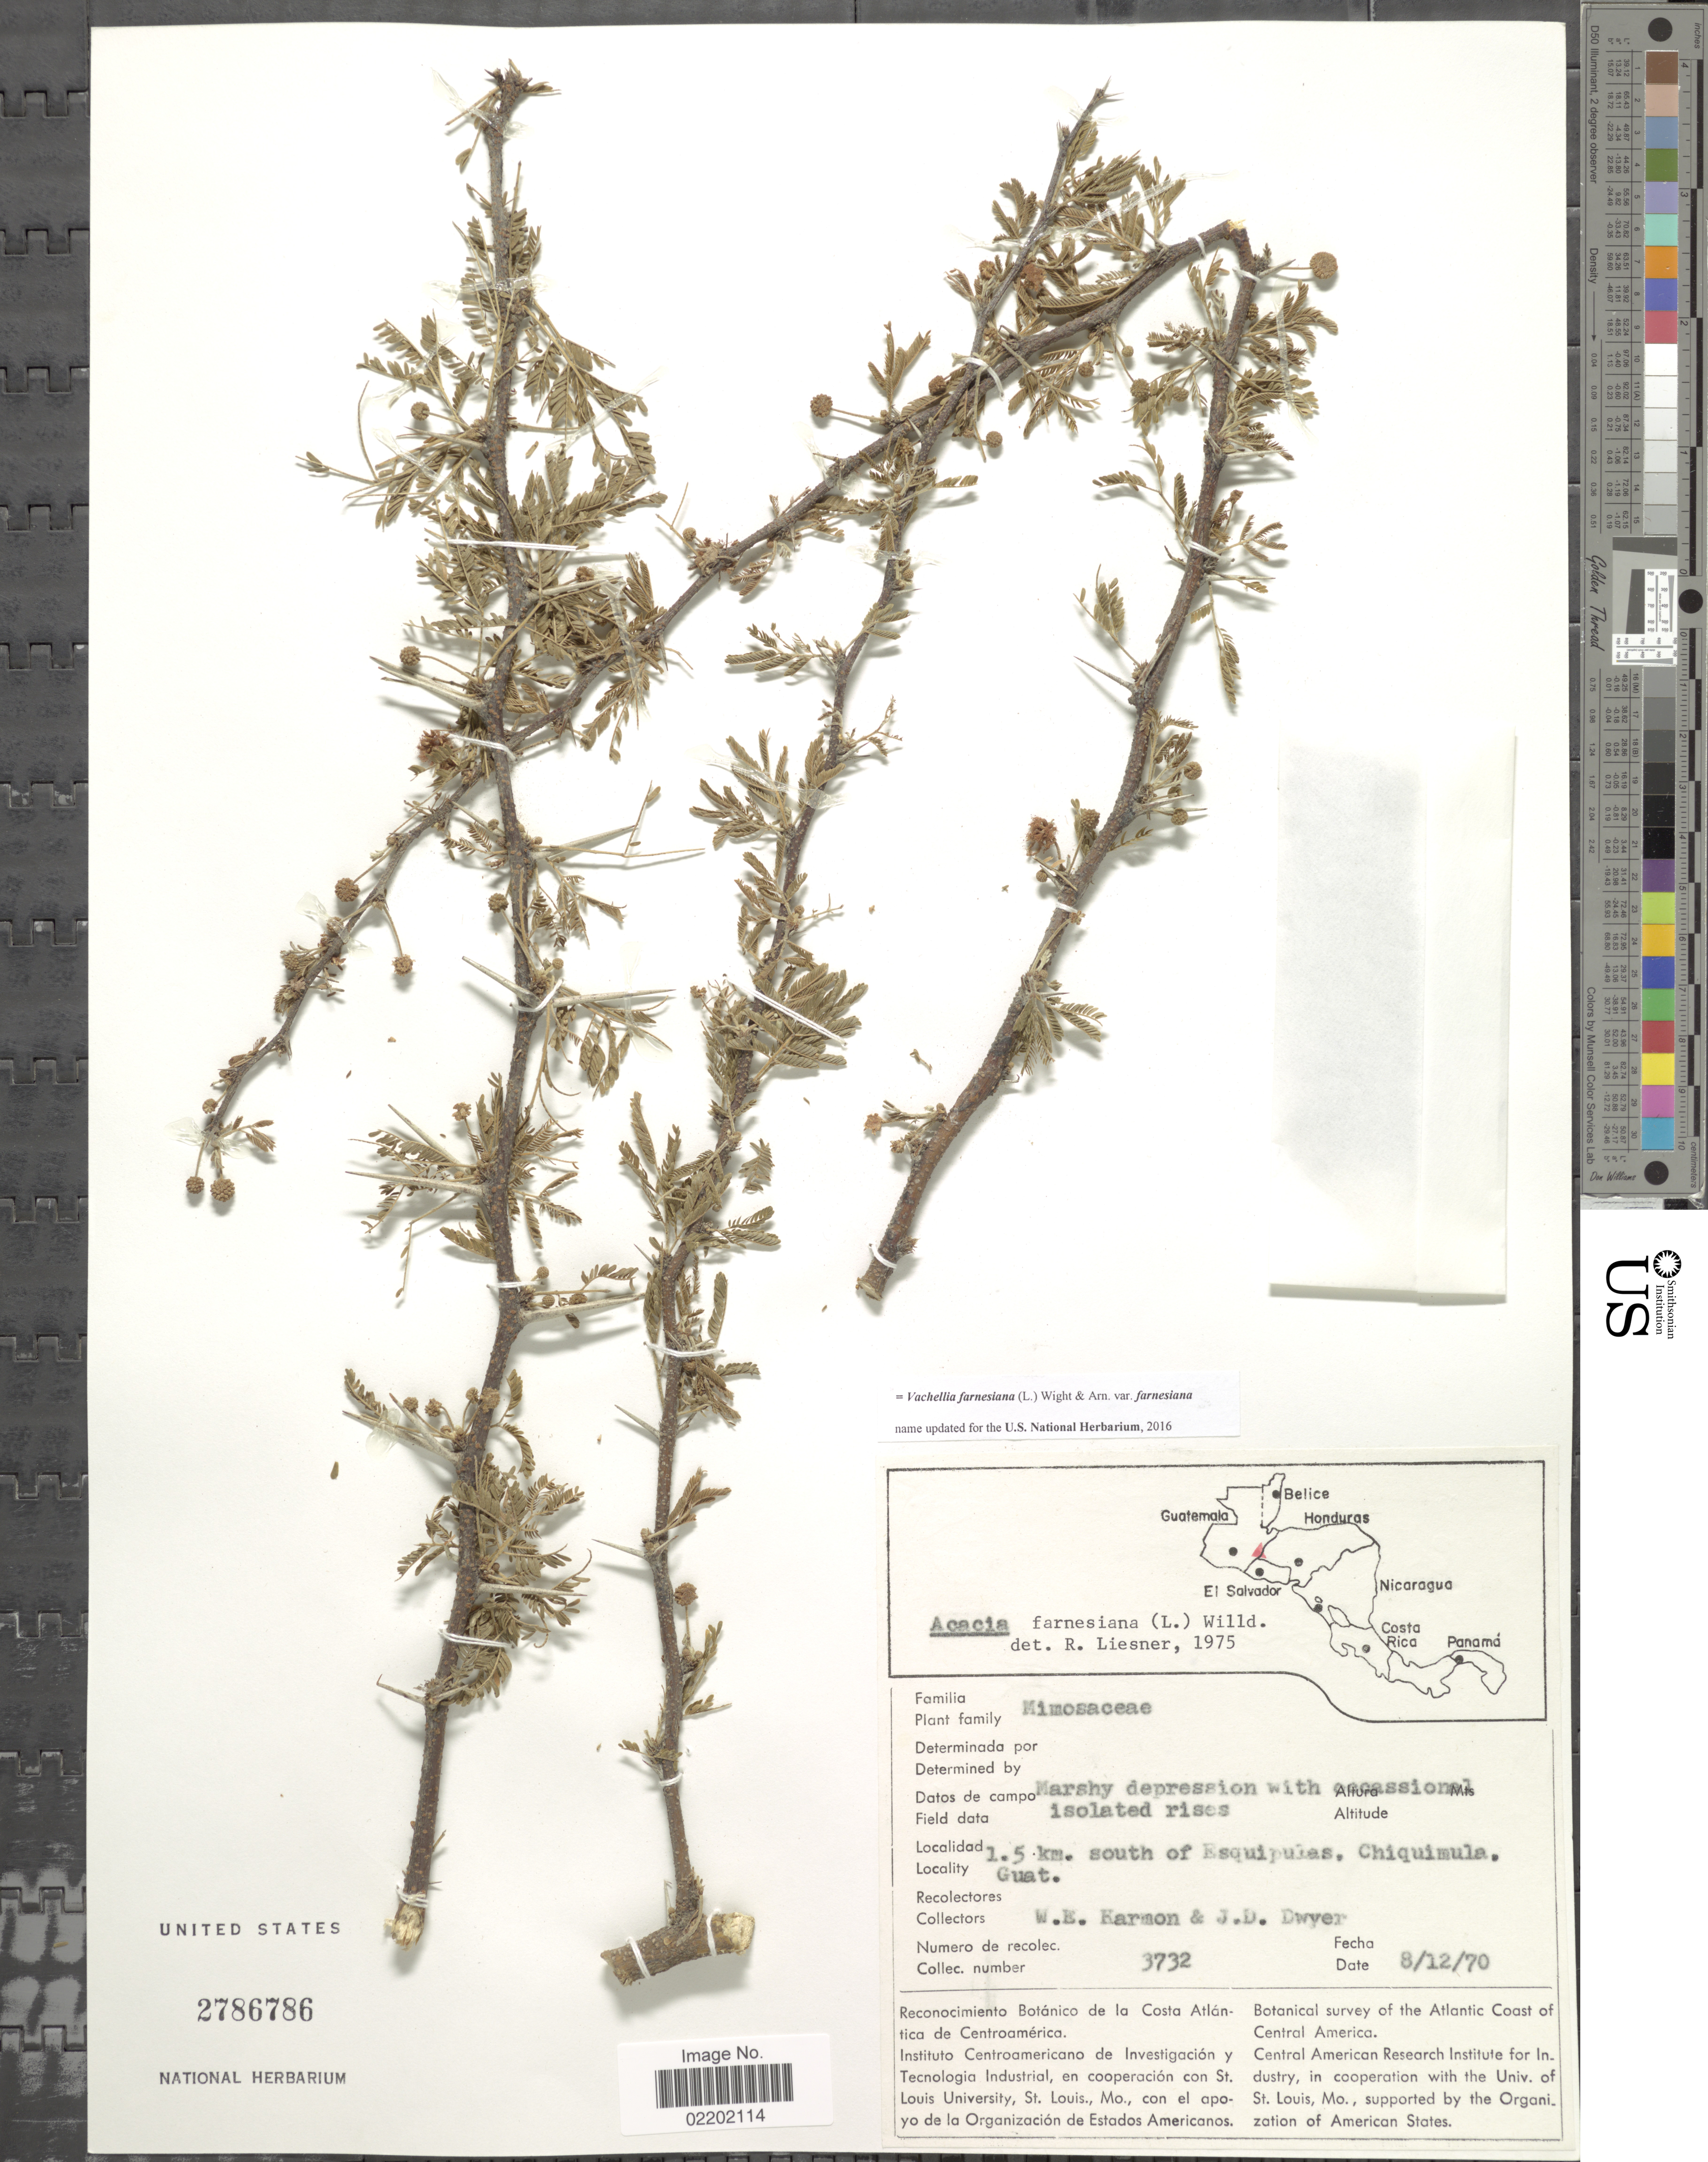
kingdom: Plantae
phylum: Tracheophyta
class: Magnoliopsida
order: Fabales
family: Fabaceae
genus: Vachellia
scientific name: Vachellia farnesiana var. farnesiana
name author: (L.) Wight & Arn.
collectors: W. Karmon & J. D. Dwyer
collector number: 3732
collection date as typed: Transcribed d/m/y: 8/12/70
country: Guatemala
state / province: Chiquimula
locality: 1.5 km south of Esquipulas, Chiquimul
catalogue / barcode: US 2786786